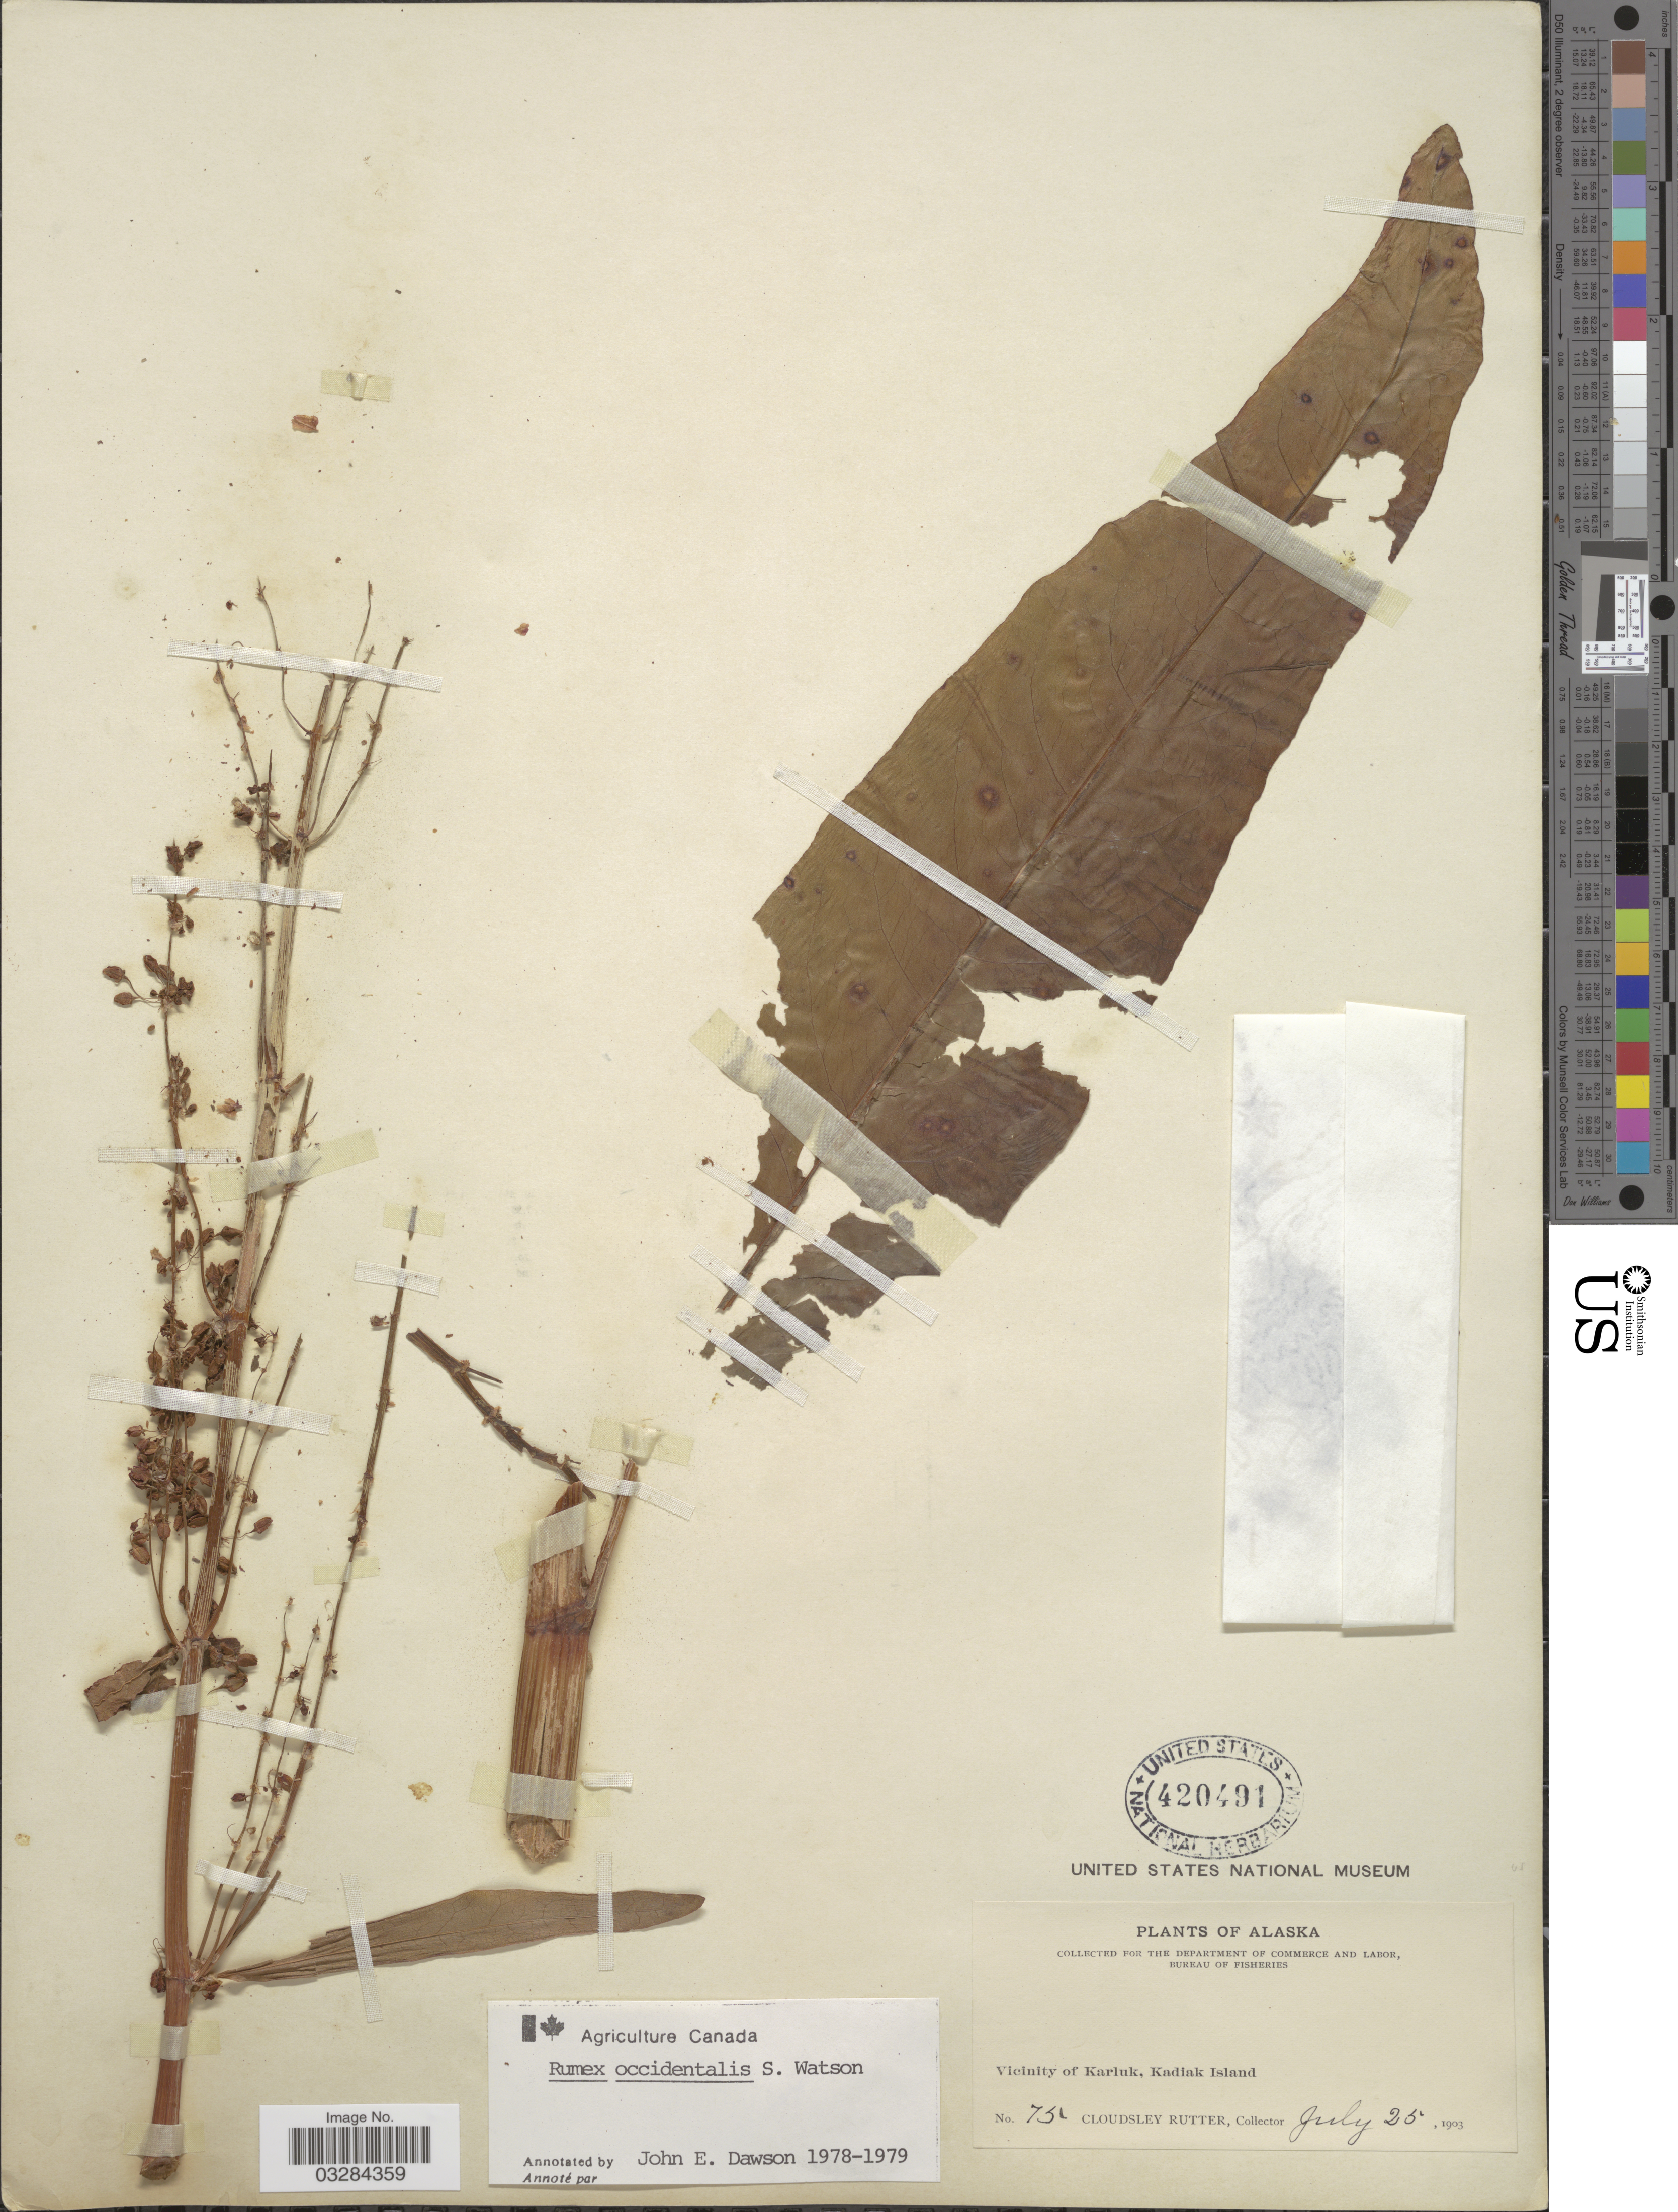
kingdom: Plantae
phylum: Tracheophyta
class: Magnoliopsida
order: Caryophyllales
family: Polygonaceae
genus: Rumex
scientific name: Rumex occidentalis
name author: S. Watson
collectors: C. Rutter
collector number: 75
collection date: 1903-07-25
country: United States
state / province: Alaska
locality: Vicinity of Karluk, Kadiak Island.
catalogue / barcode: US 420491